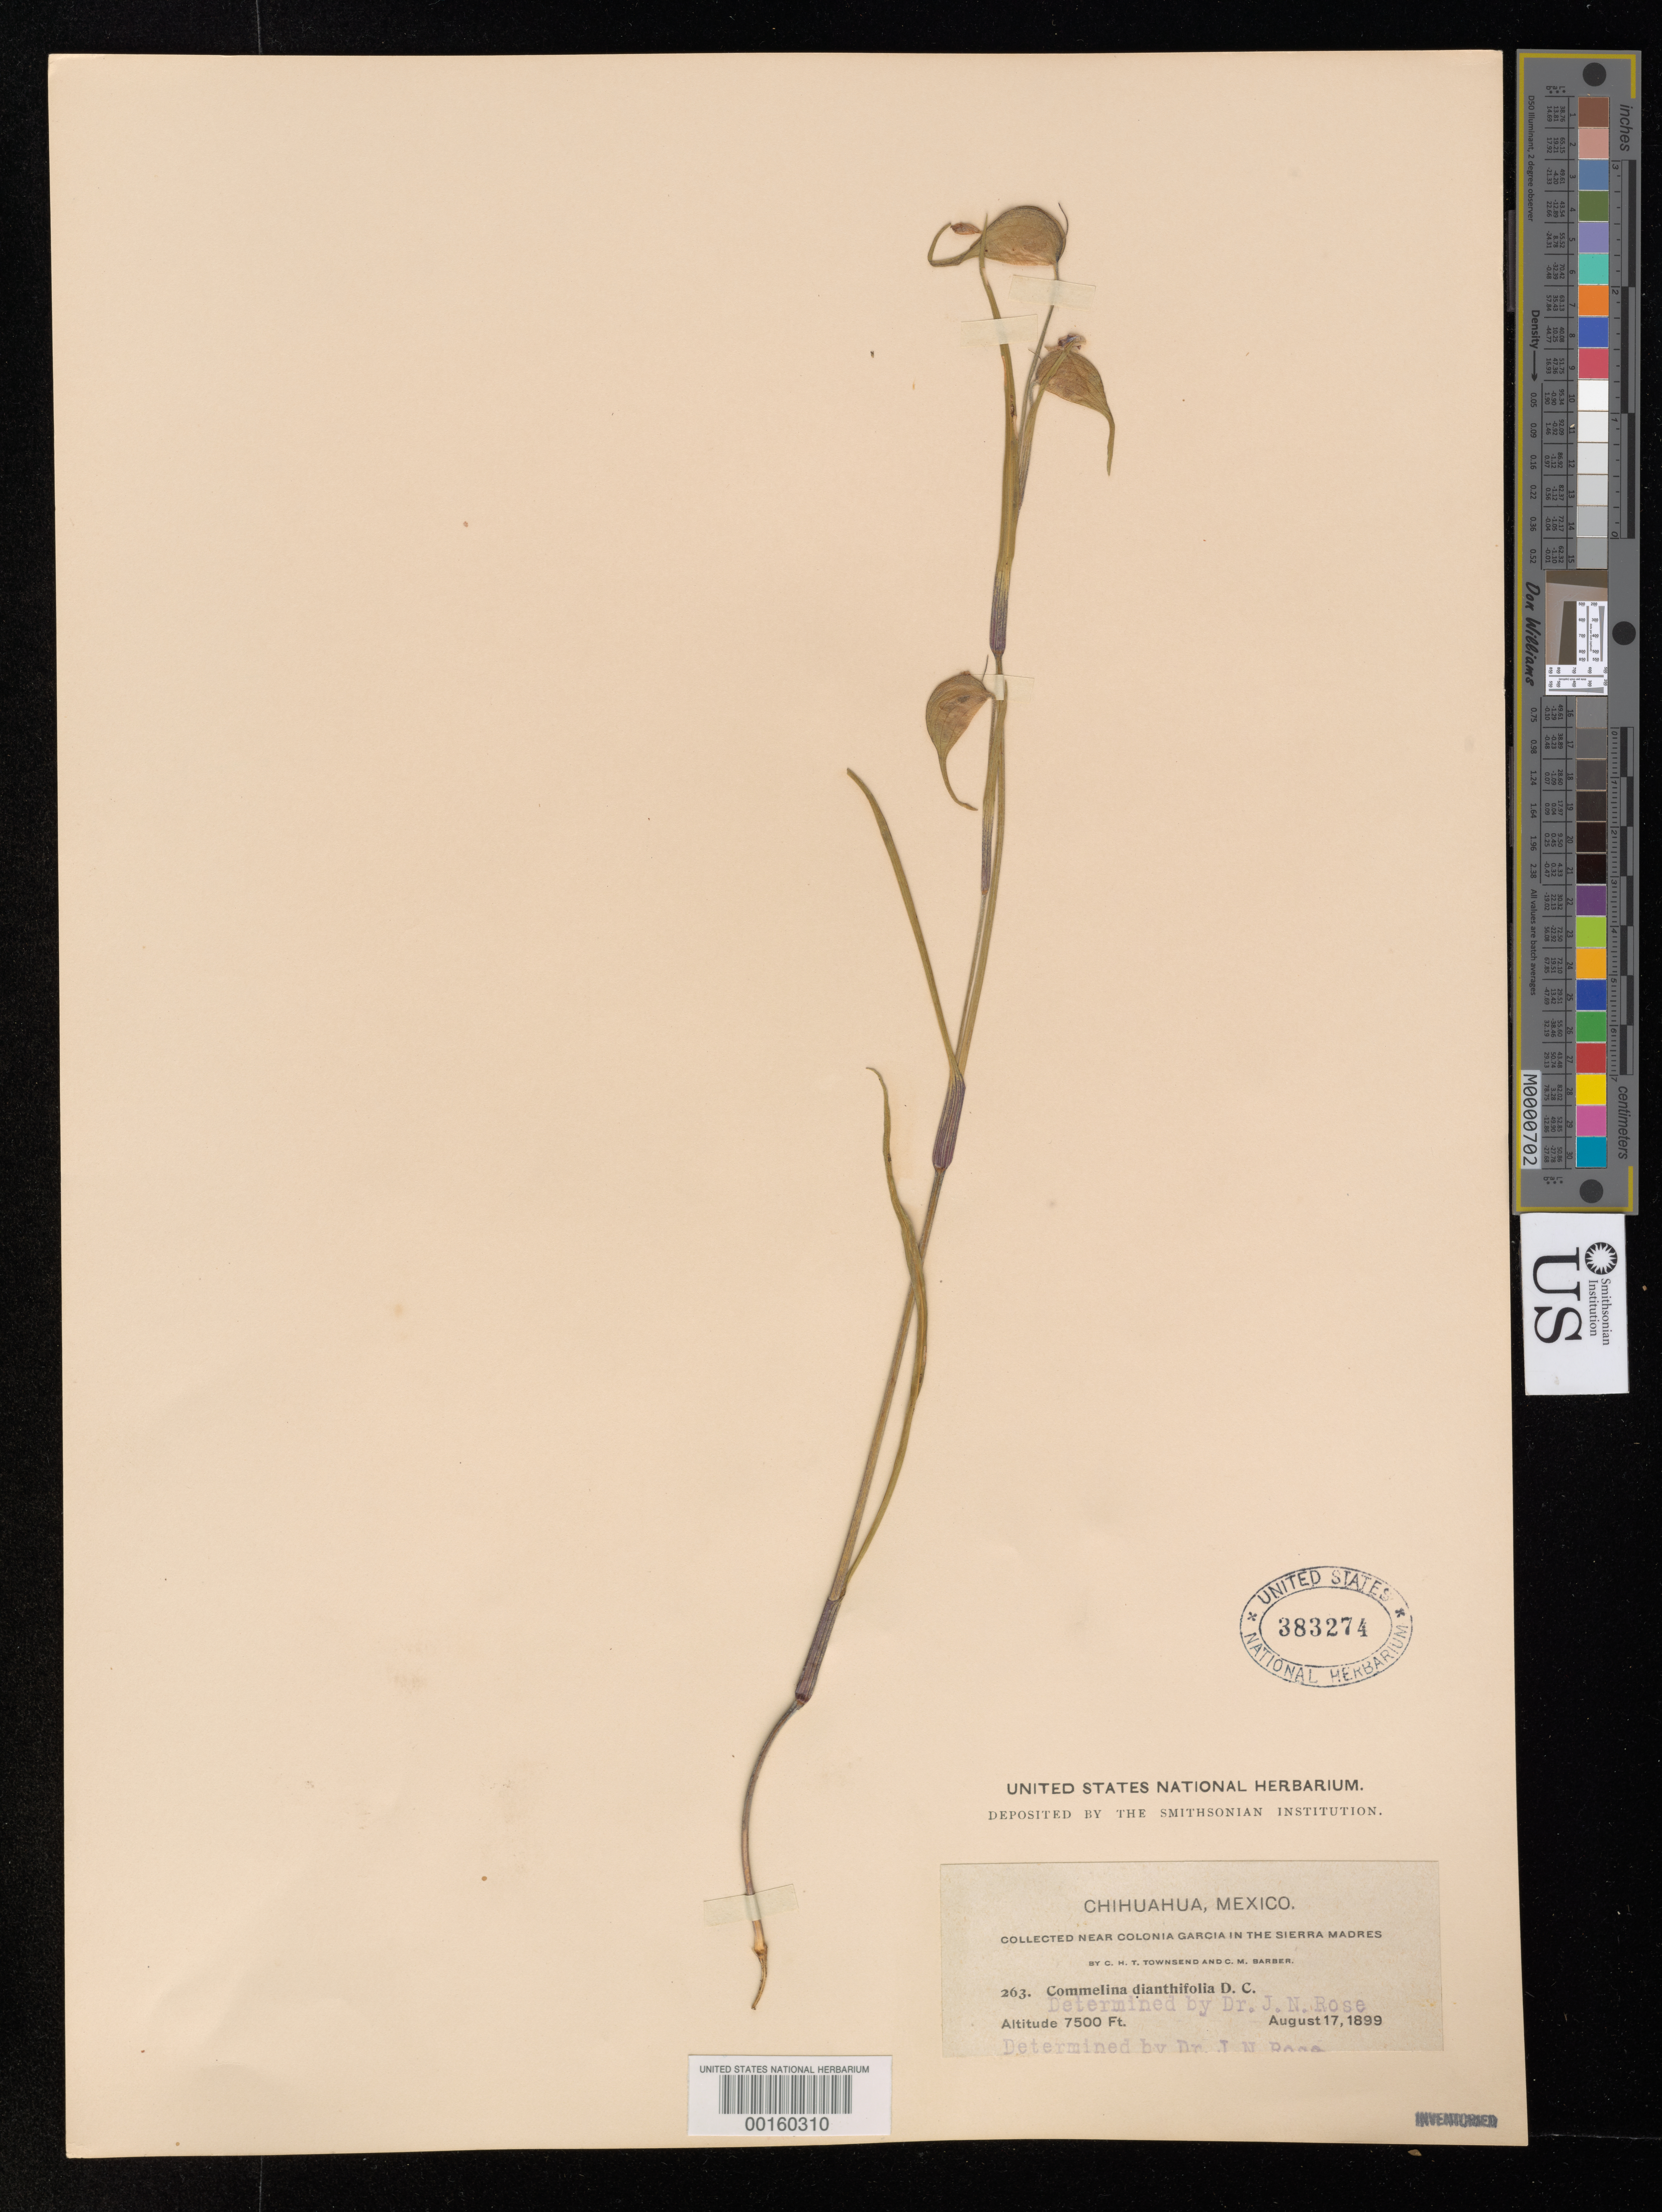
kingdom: Plantae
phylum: Tracheophyta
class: Liliopsida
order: Commelinales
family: Commelinaceae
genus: Commelina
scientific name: Commelina dianthifolia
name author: Redouté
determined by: Rose, Joseph N.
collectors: C. H. T. Townsend & C. Barber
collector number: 263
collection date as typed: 17 Aug 1899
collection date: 1899-08-17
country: Mexico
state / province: Chihuahua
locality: Colonia Garcia in the Sierra Madres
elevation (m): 2288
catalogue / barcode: US 383274